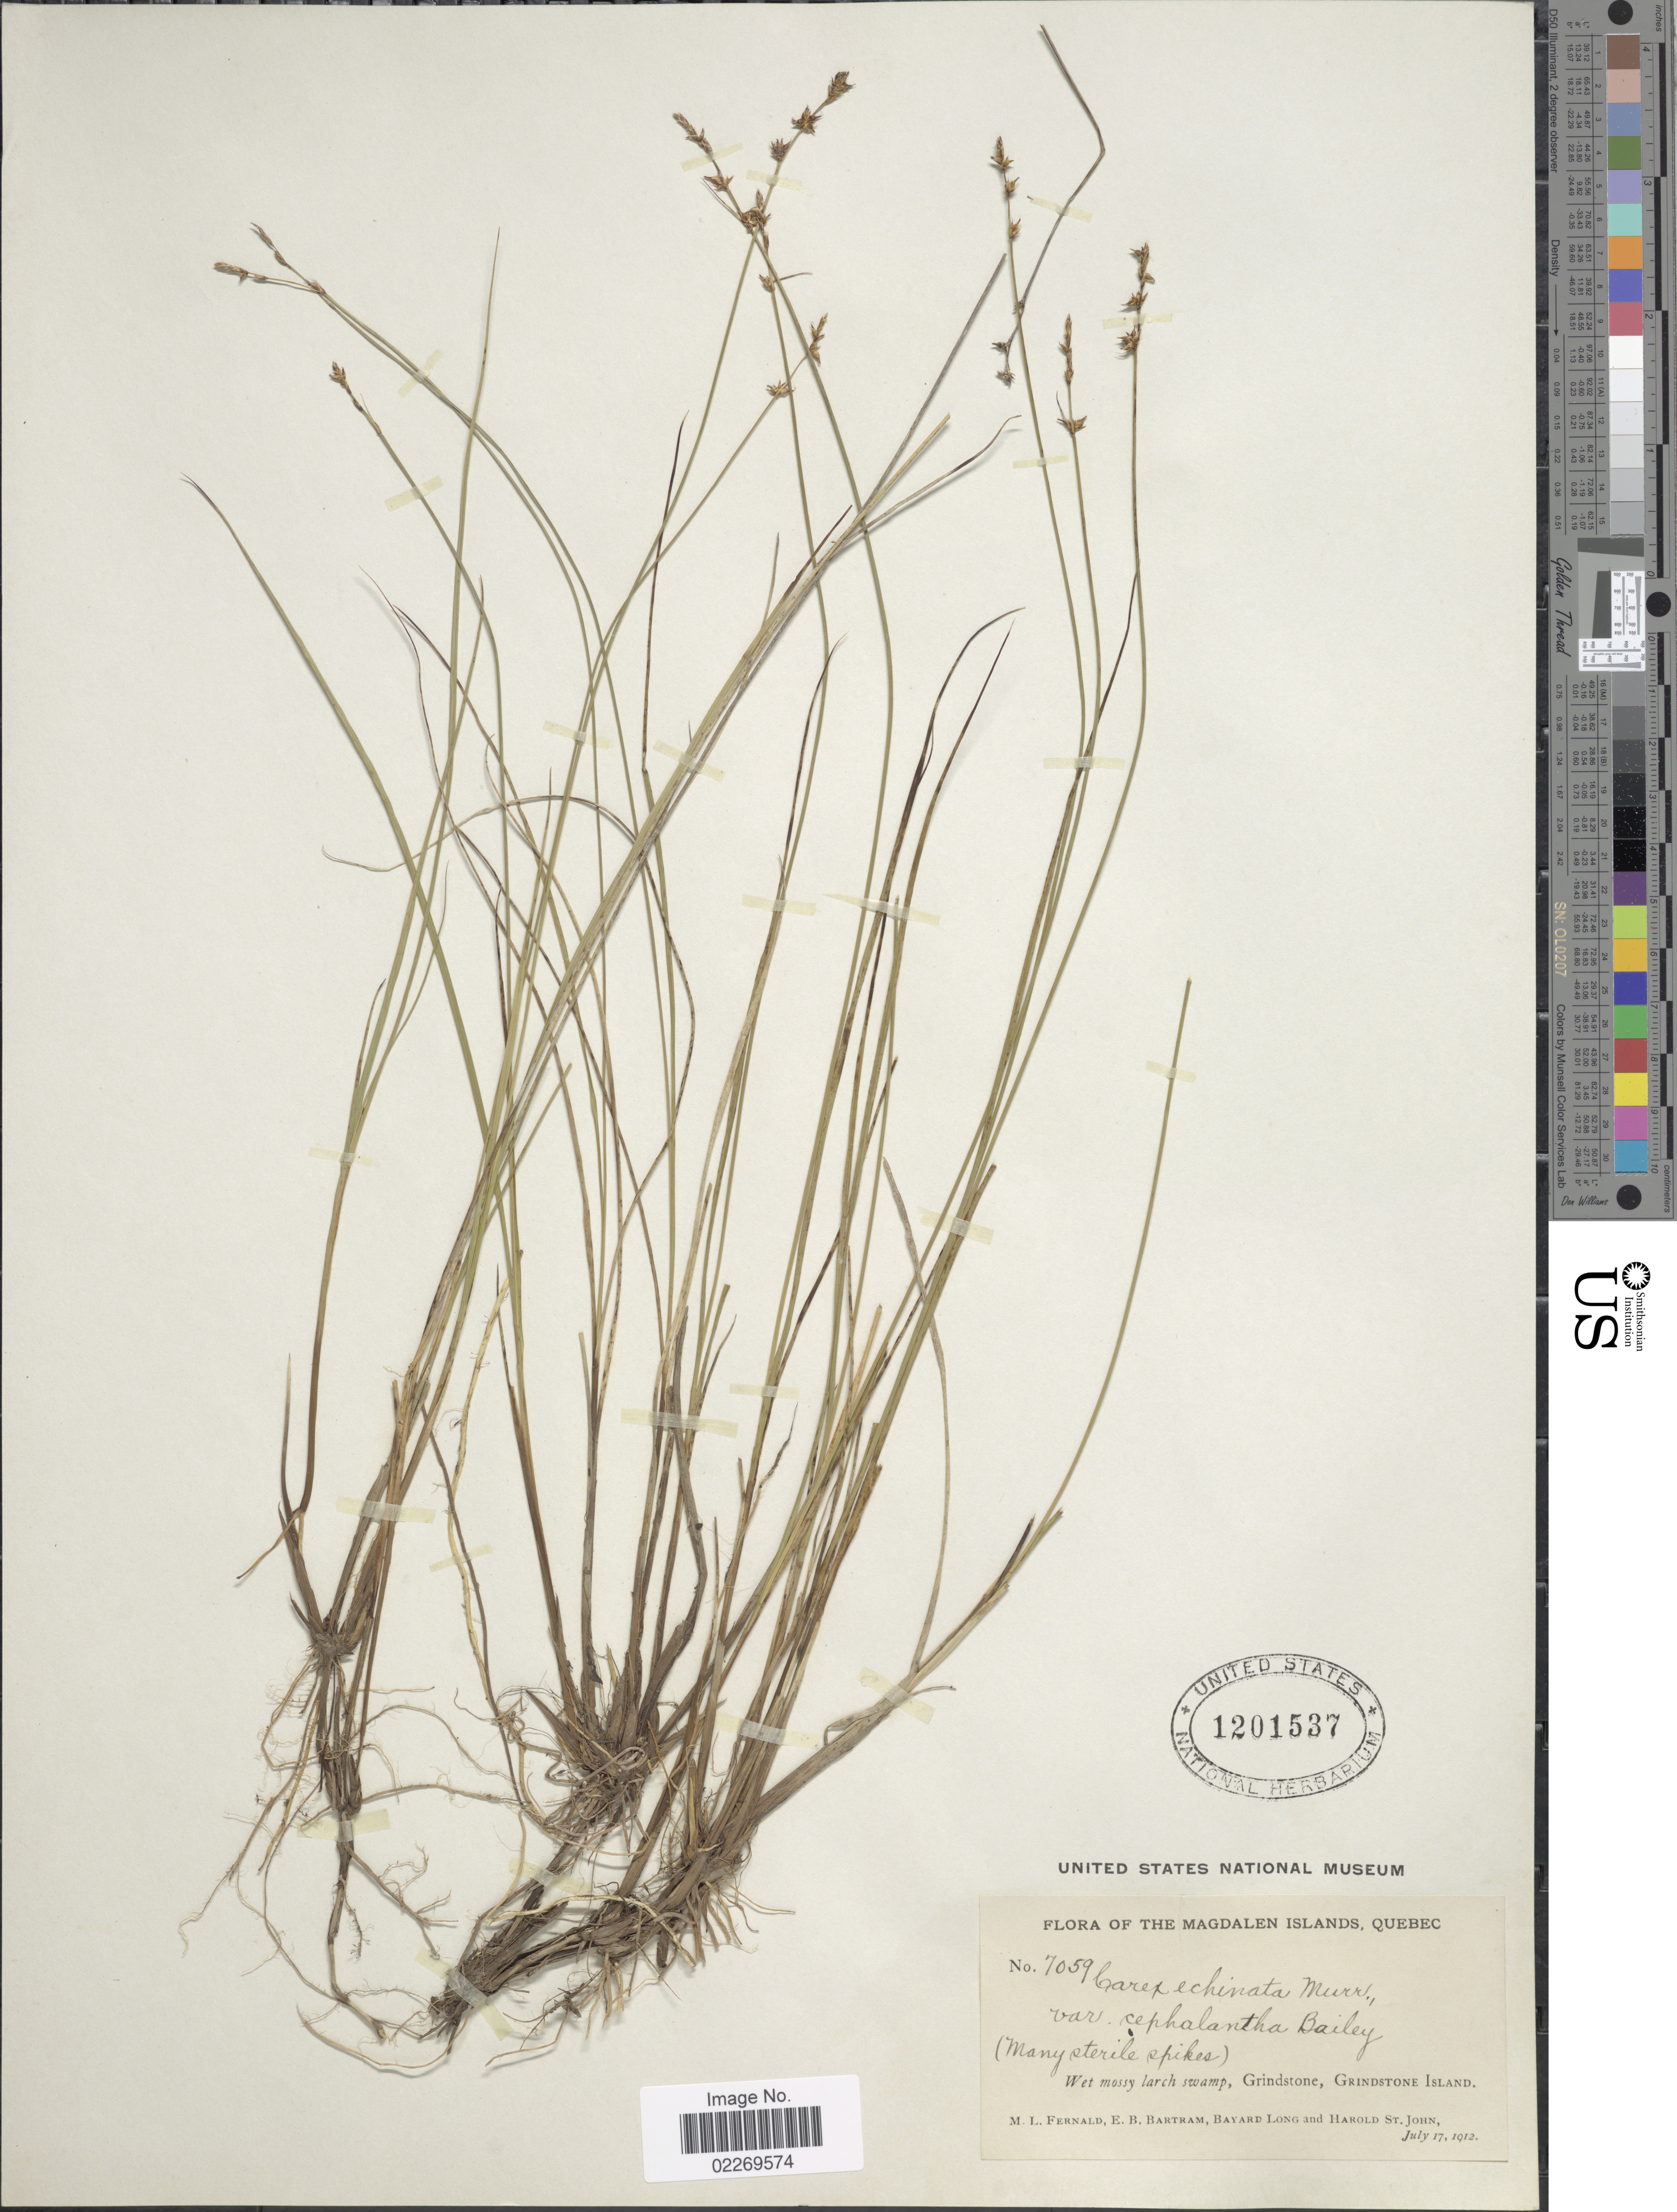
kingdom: Plantae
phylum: Tracheophyta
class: Liliopsida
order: Poales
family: Cyperaceae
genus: Carex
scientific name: Carex echinata subsp. echinata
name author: Murray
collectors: M. L. Fernald, E. B. Bartram, B. Long & H. St. John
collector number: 7059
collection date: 1912-07-17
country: Canada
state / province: Quebec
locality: Magdalen Islands, Grindstone, Grindstone Island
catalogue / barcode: US 1201537